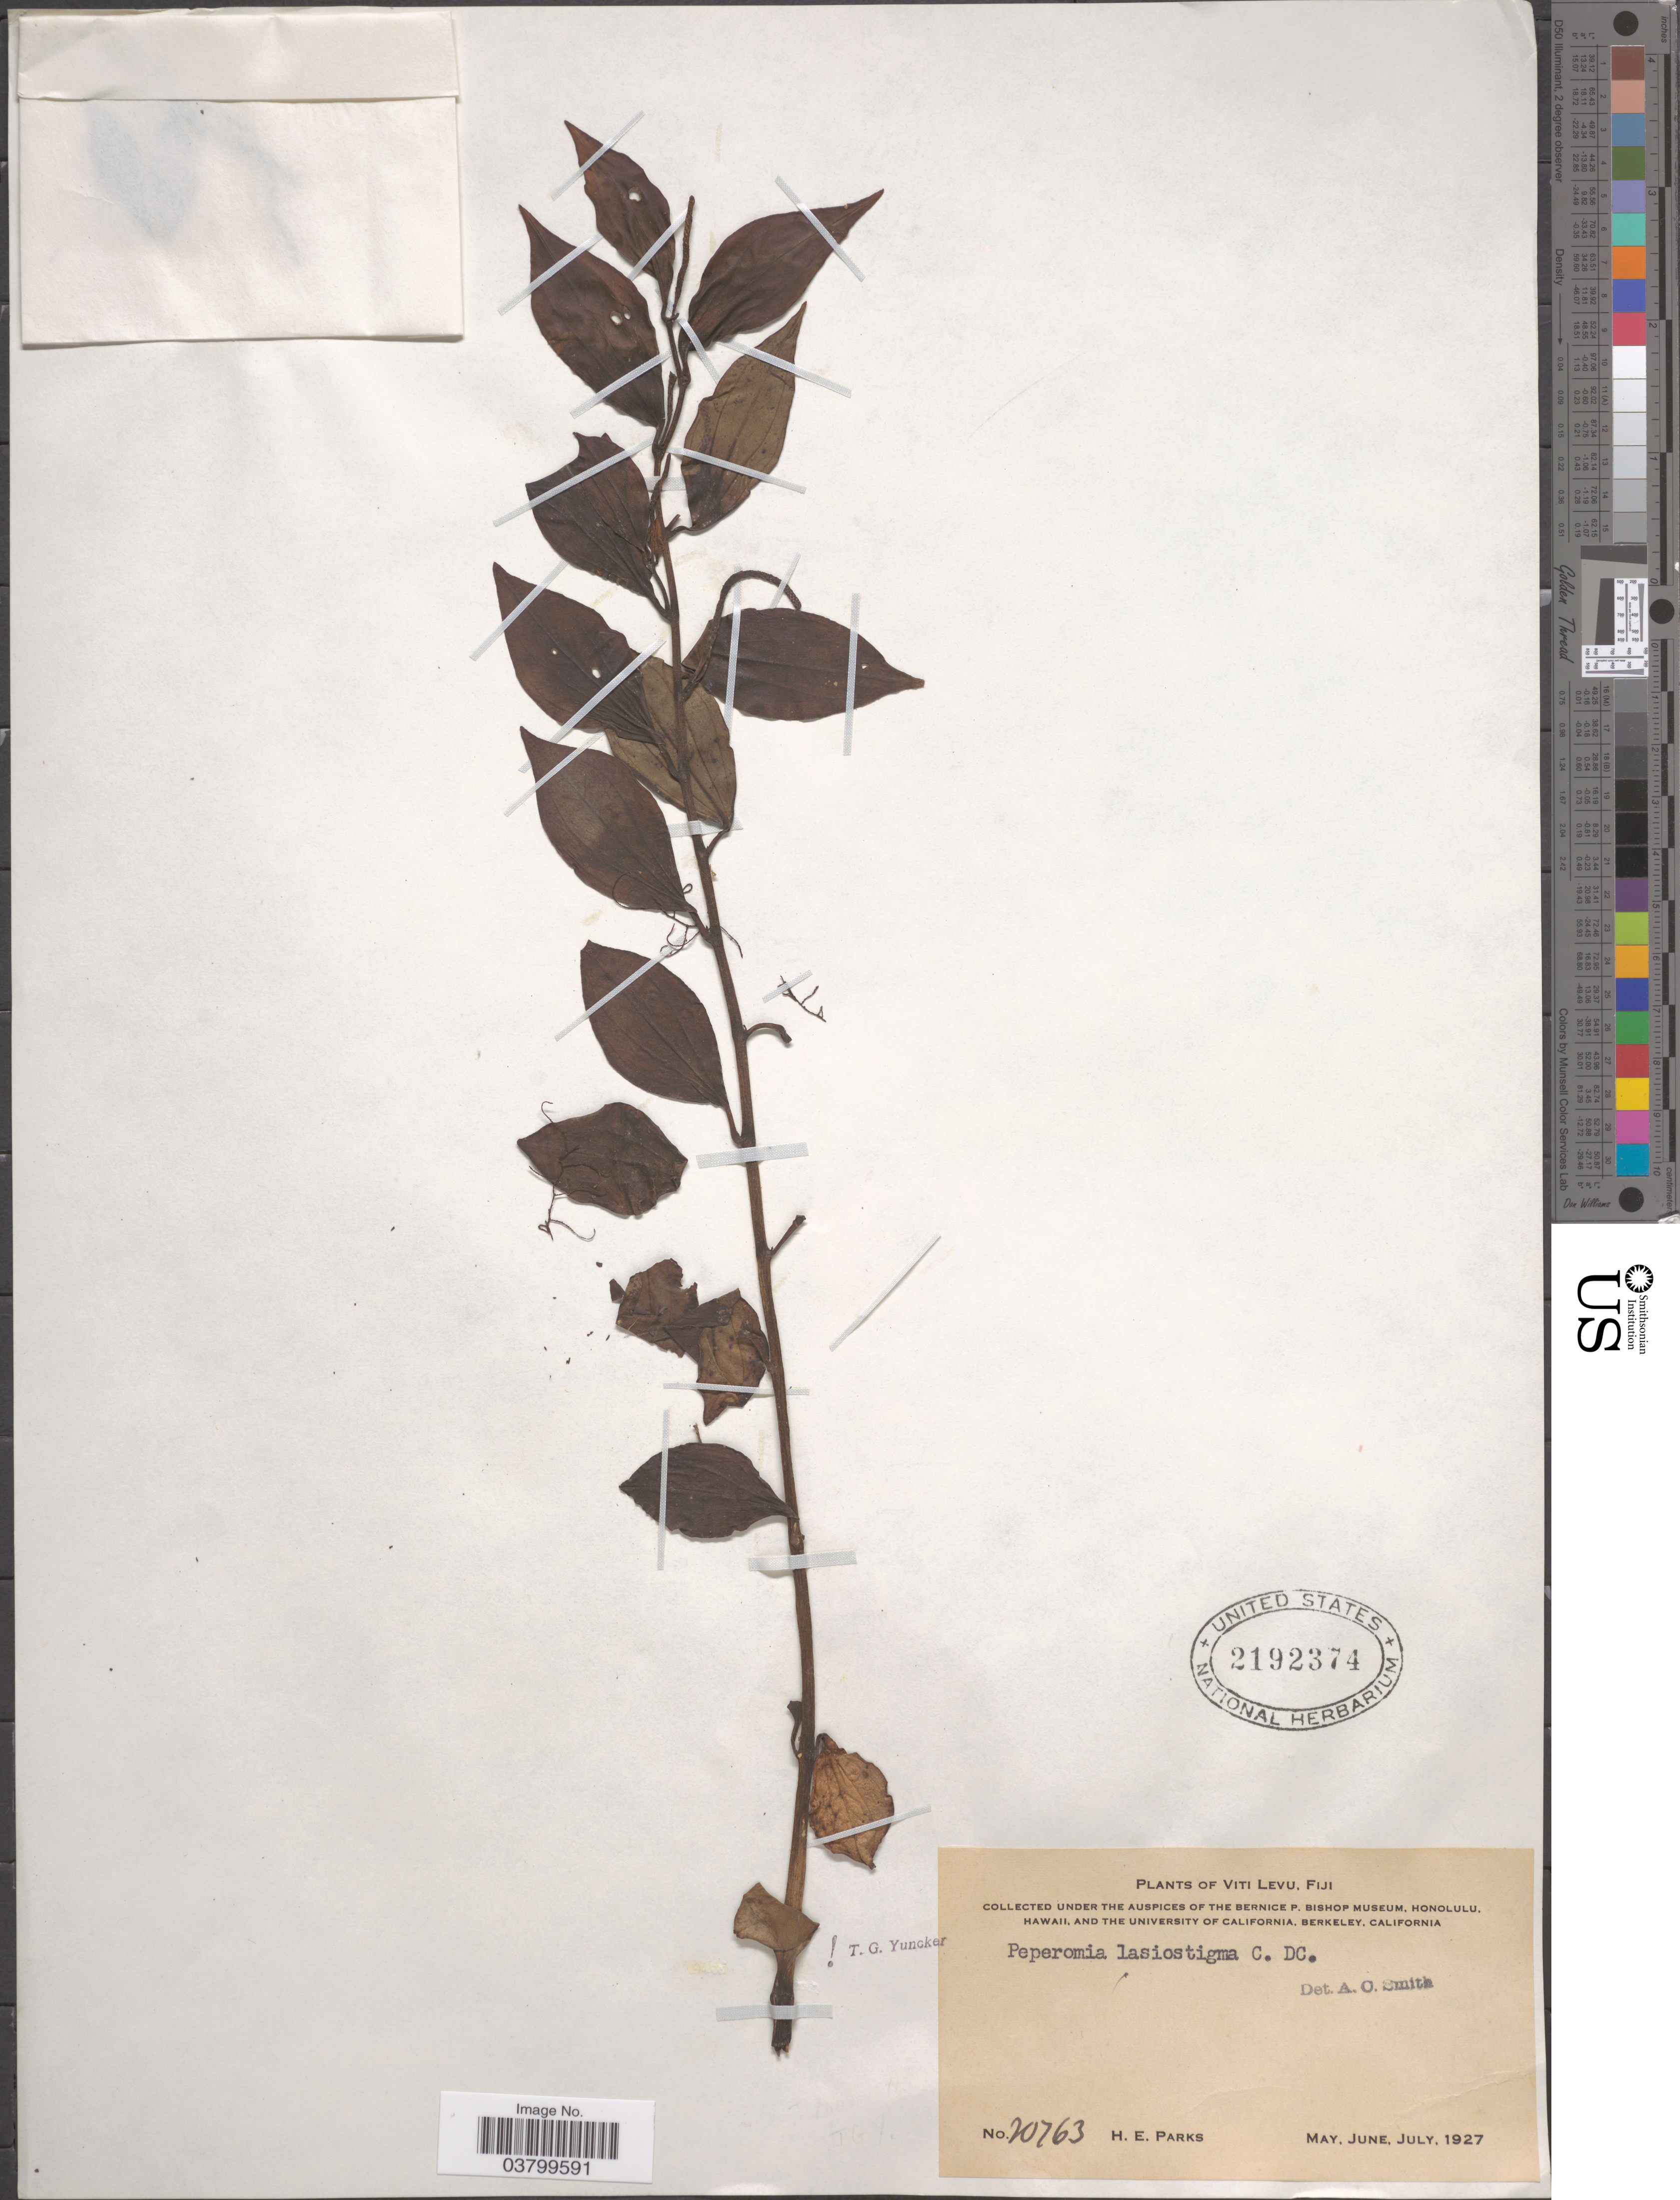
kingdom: Plantae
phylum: Tracheophyta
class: Magnoliopsida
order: Piperales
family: Piperaceae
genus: Peperomia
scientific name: Peperomia lasiostigma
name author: C. DC.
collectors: H. E. Parks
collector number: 20763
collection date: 1927-05/1927-07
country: Fiji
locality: Viti Levu.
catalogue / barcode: US 2192374